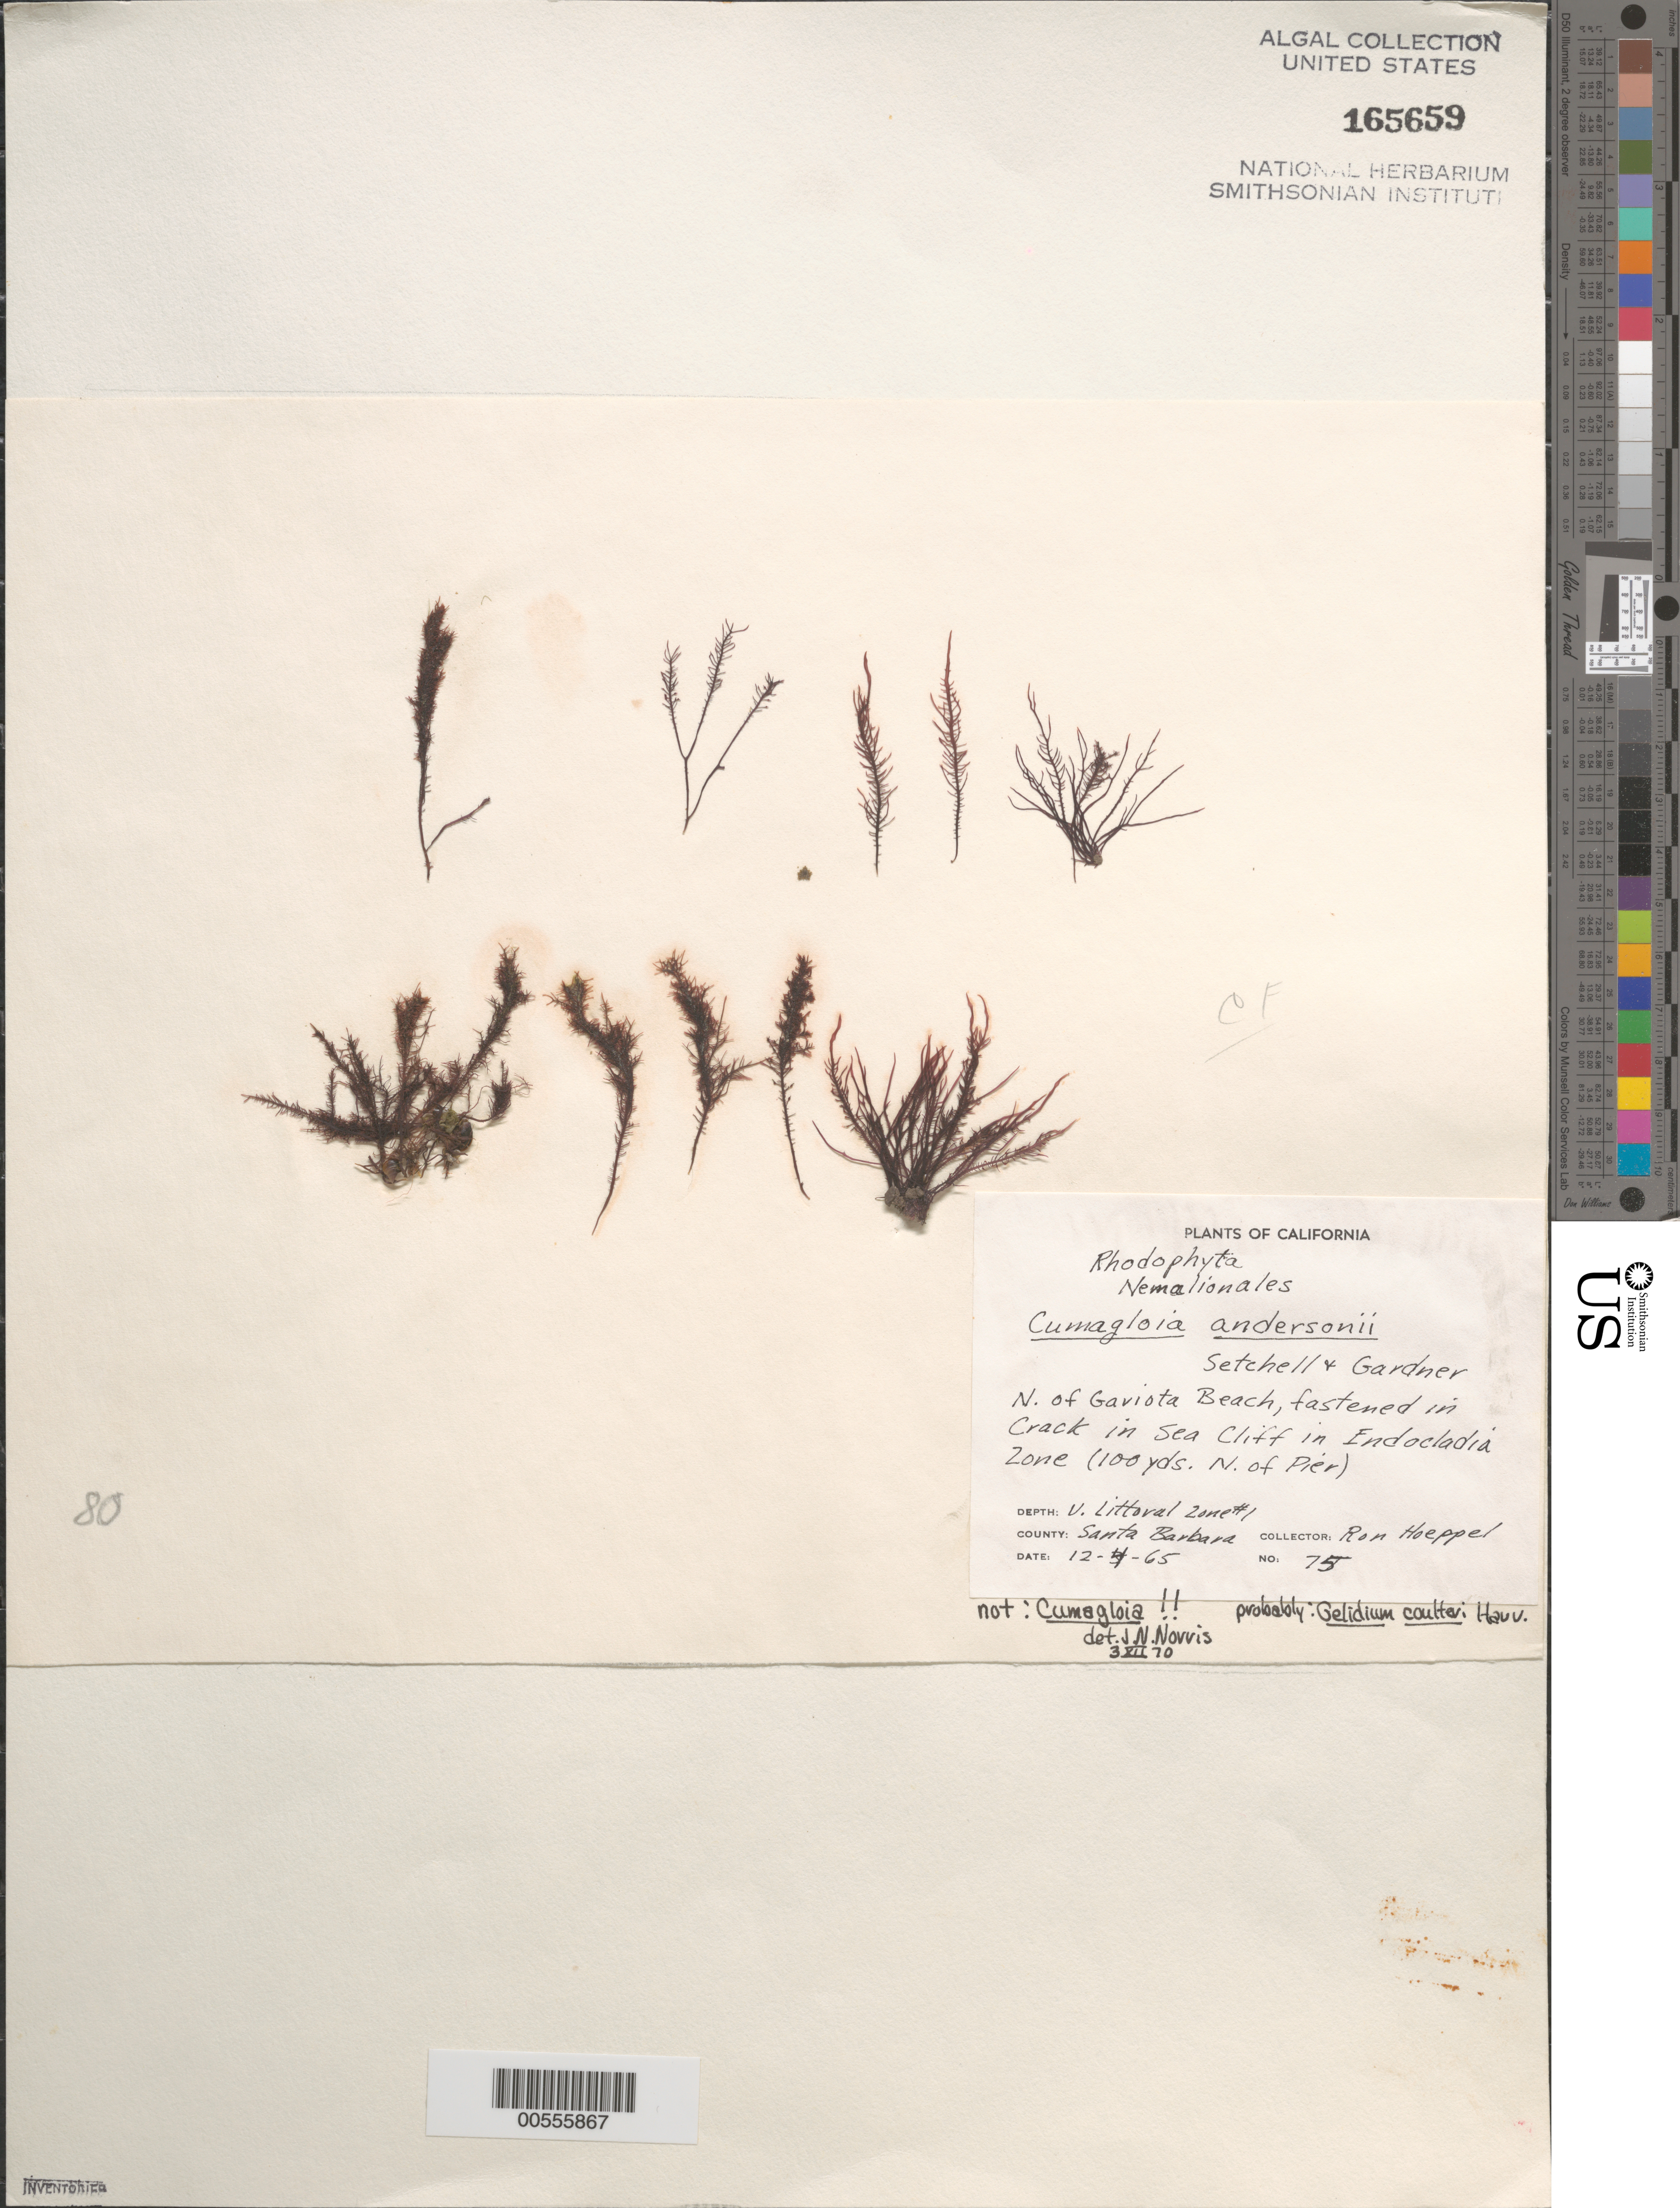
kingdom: Plantae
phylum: Rhodophyta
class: Florideophyceae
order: Gelidiales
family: Gelidiaceae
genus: Gelidium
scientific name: Gelidium coulteri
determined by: Norris, James N.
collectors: R. Hoeppel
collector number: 75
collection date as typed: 04 Dec 1965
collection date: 1965-12-04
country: United States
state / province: California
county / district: Santa Barbara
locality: North of Gaviota Beach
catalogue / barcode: US 165659